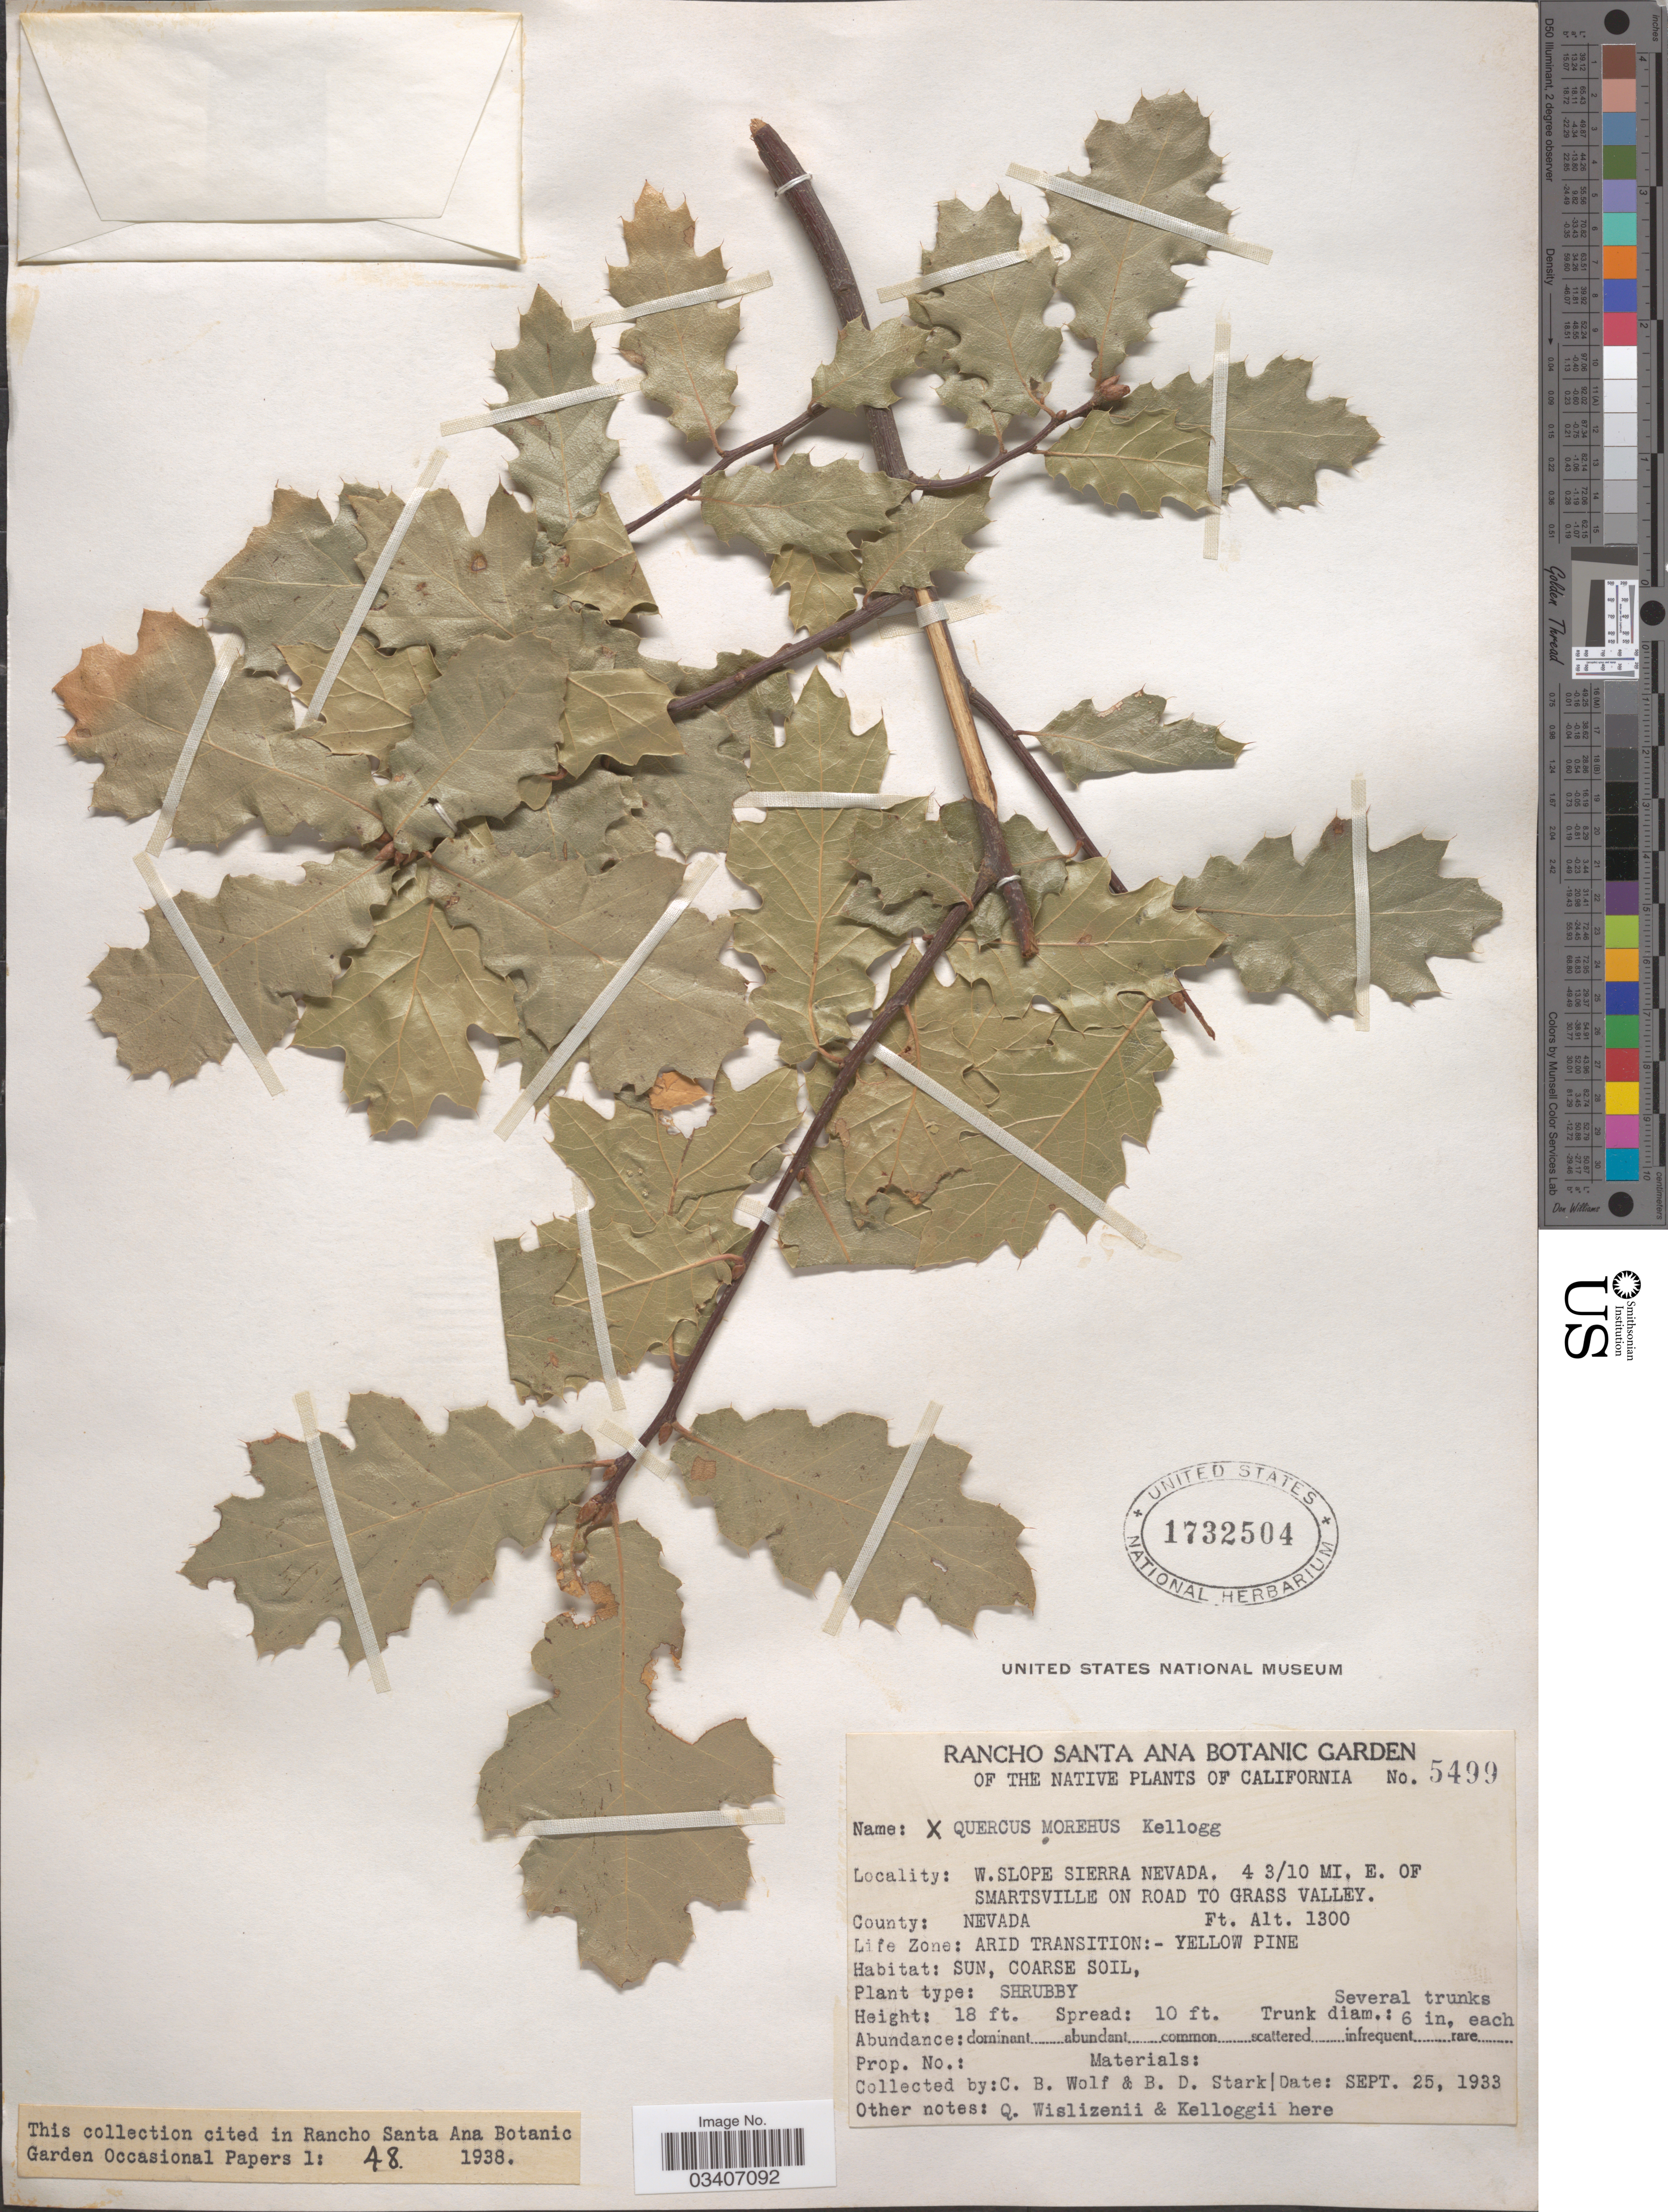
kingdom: Plantae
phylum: Tracheophyta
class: Magnoliopsida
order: Fagales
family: Fagaceae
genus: Quercus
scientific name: Quercus x moreha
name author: Kellogg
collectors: C. B. Wolf & B. Stark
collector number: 5499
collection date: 1933-09-25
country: United States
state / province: California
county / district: Nevada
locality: W. Slope Sierra Nevada. 4 3/10 mi. E. of Smartsville on road to Grass Valley. County: Nevada. Life Zone: Arid Transition: -Yellow Pine.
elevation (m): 396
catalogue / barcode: US 1732504